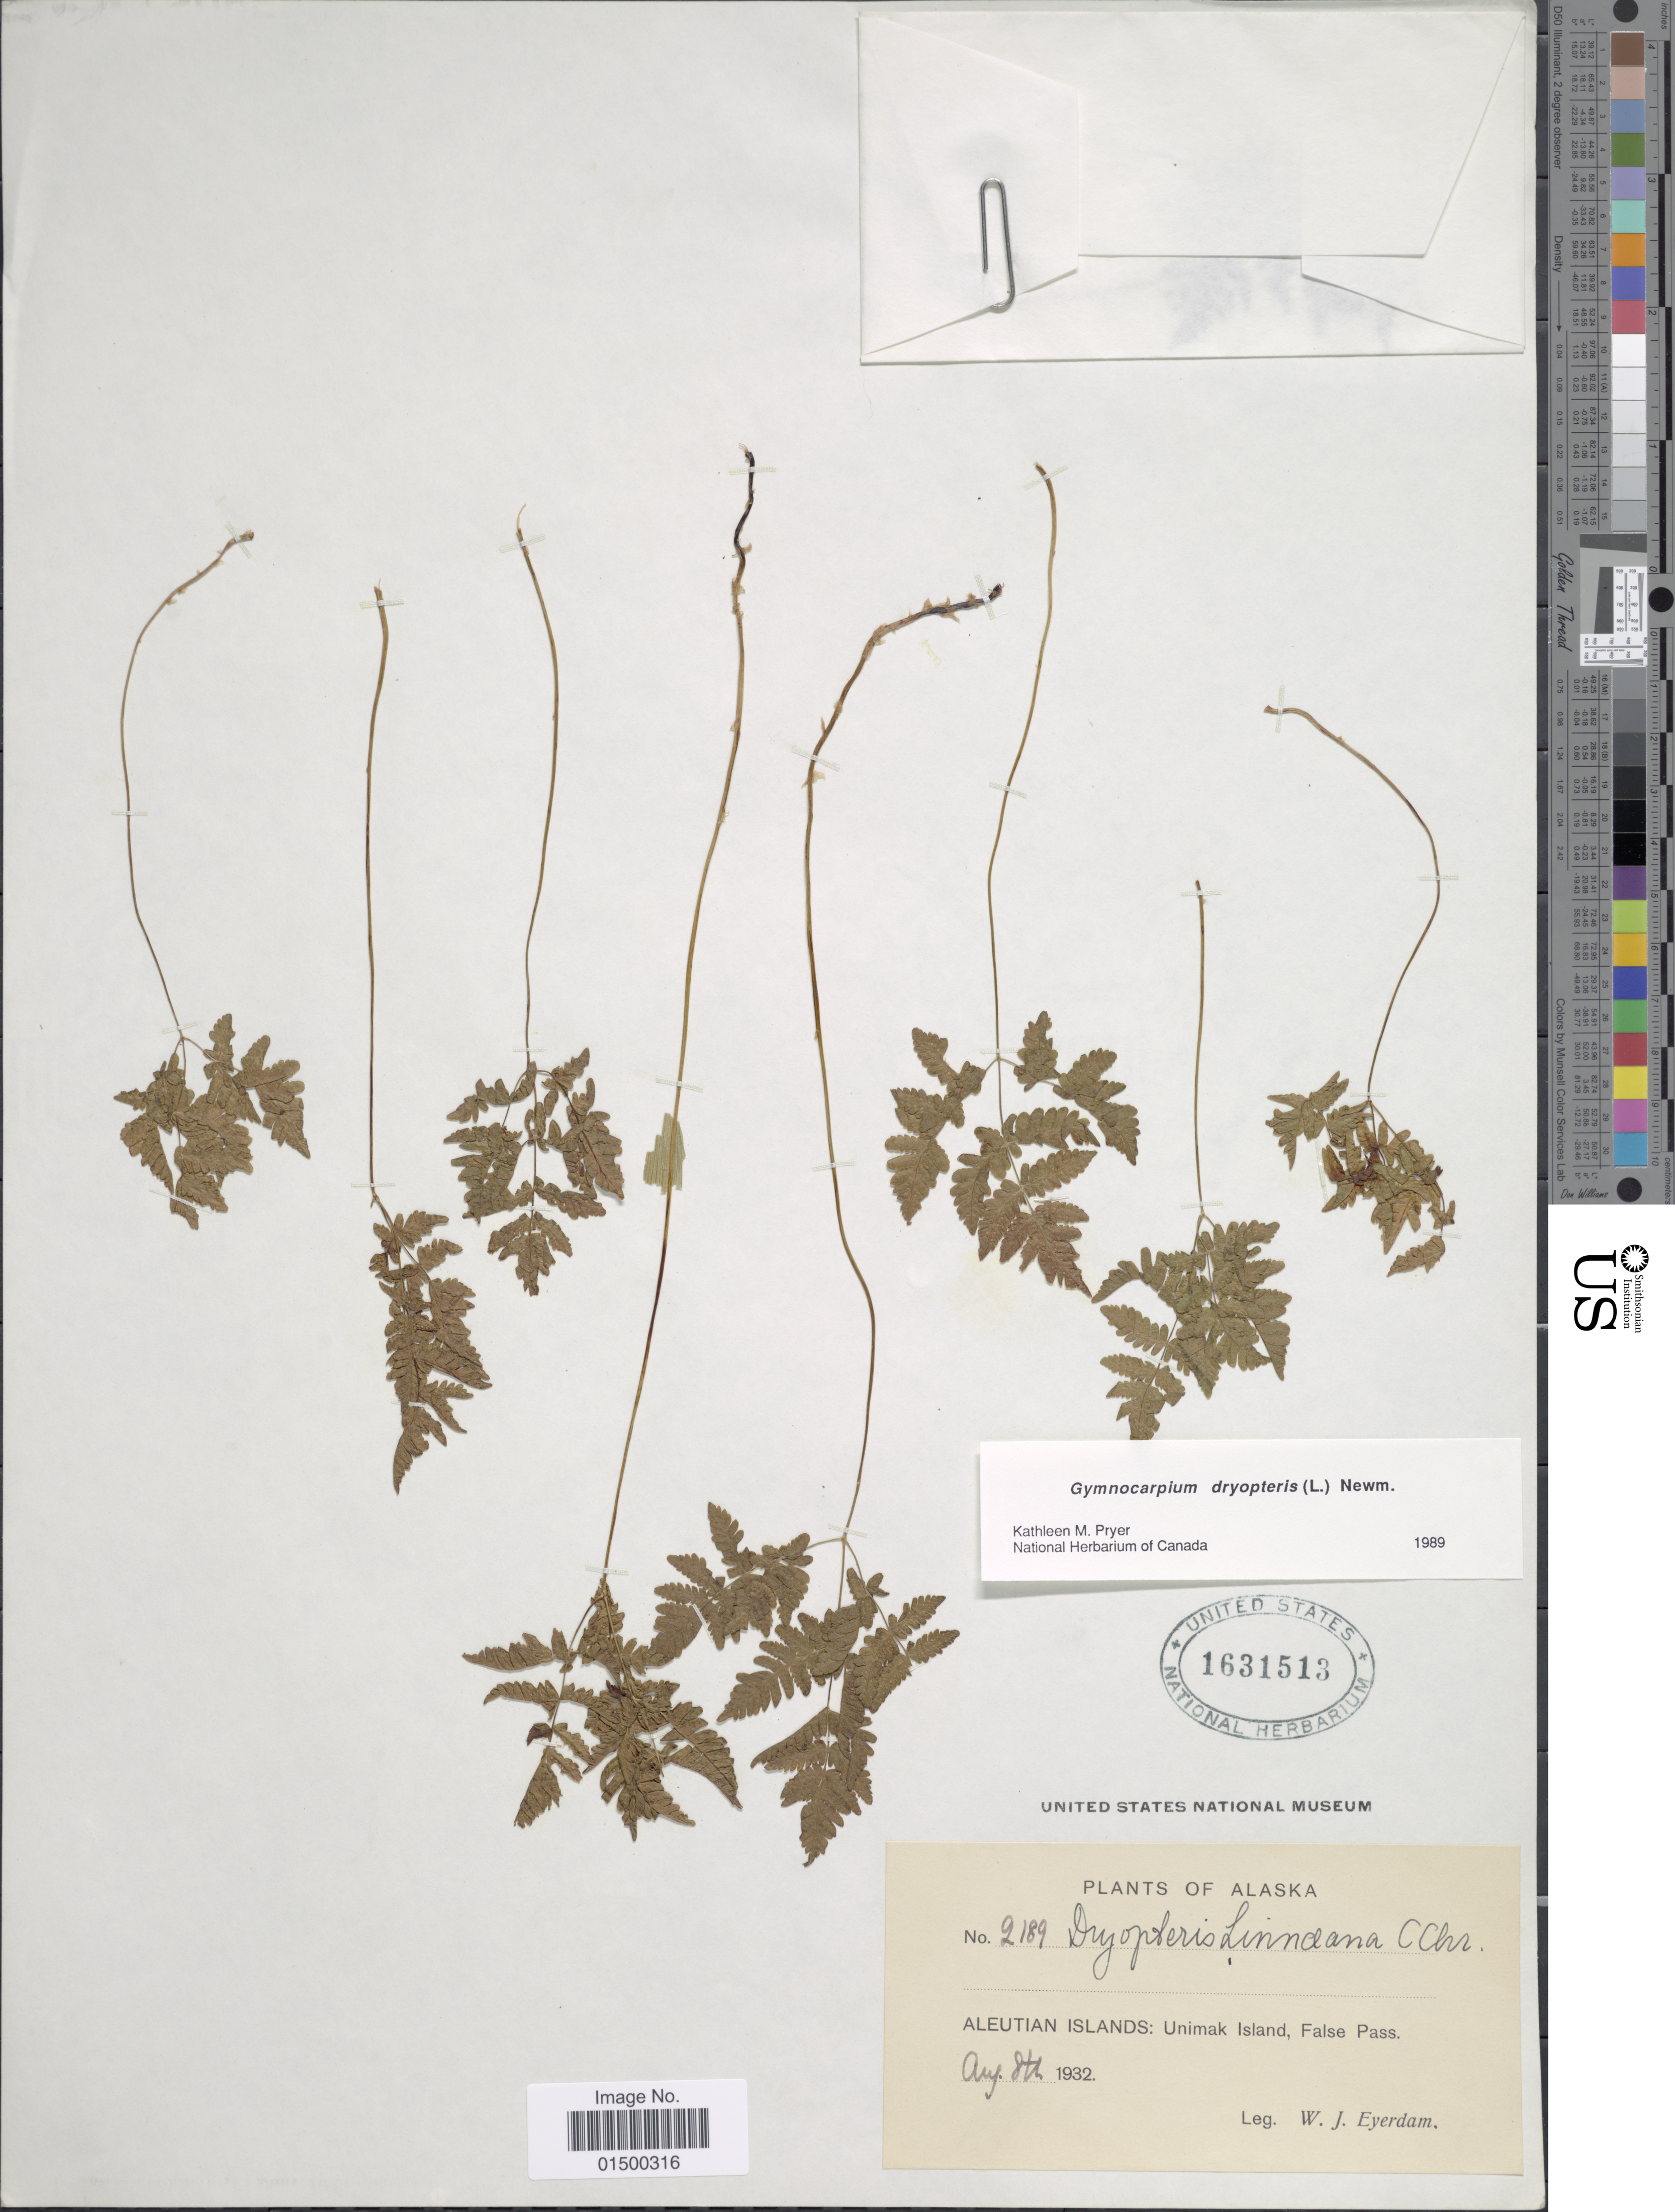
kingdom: Plantae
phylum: Tracheophyta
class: Polypodiopsida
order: Polypodiales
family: Cystopteridaceae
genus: Gymnocarpium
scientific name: Gymnocarpium dryopteris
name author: (L.) Newman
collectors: E. Eyerdam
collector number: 2189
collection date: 1932-08-08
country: United States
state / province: Alaska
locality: Aleutian Islands: Unimak Island, False Pass.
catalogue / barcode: US 1631513